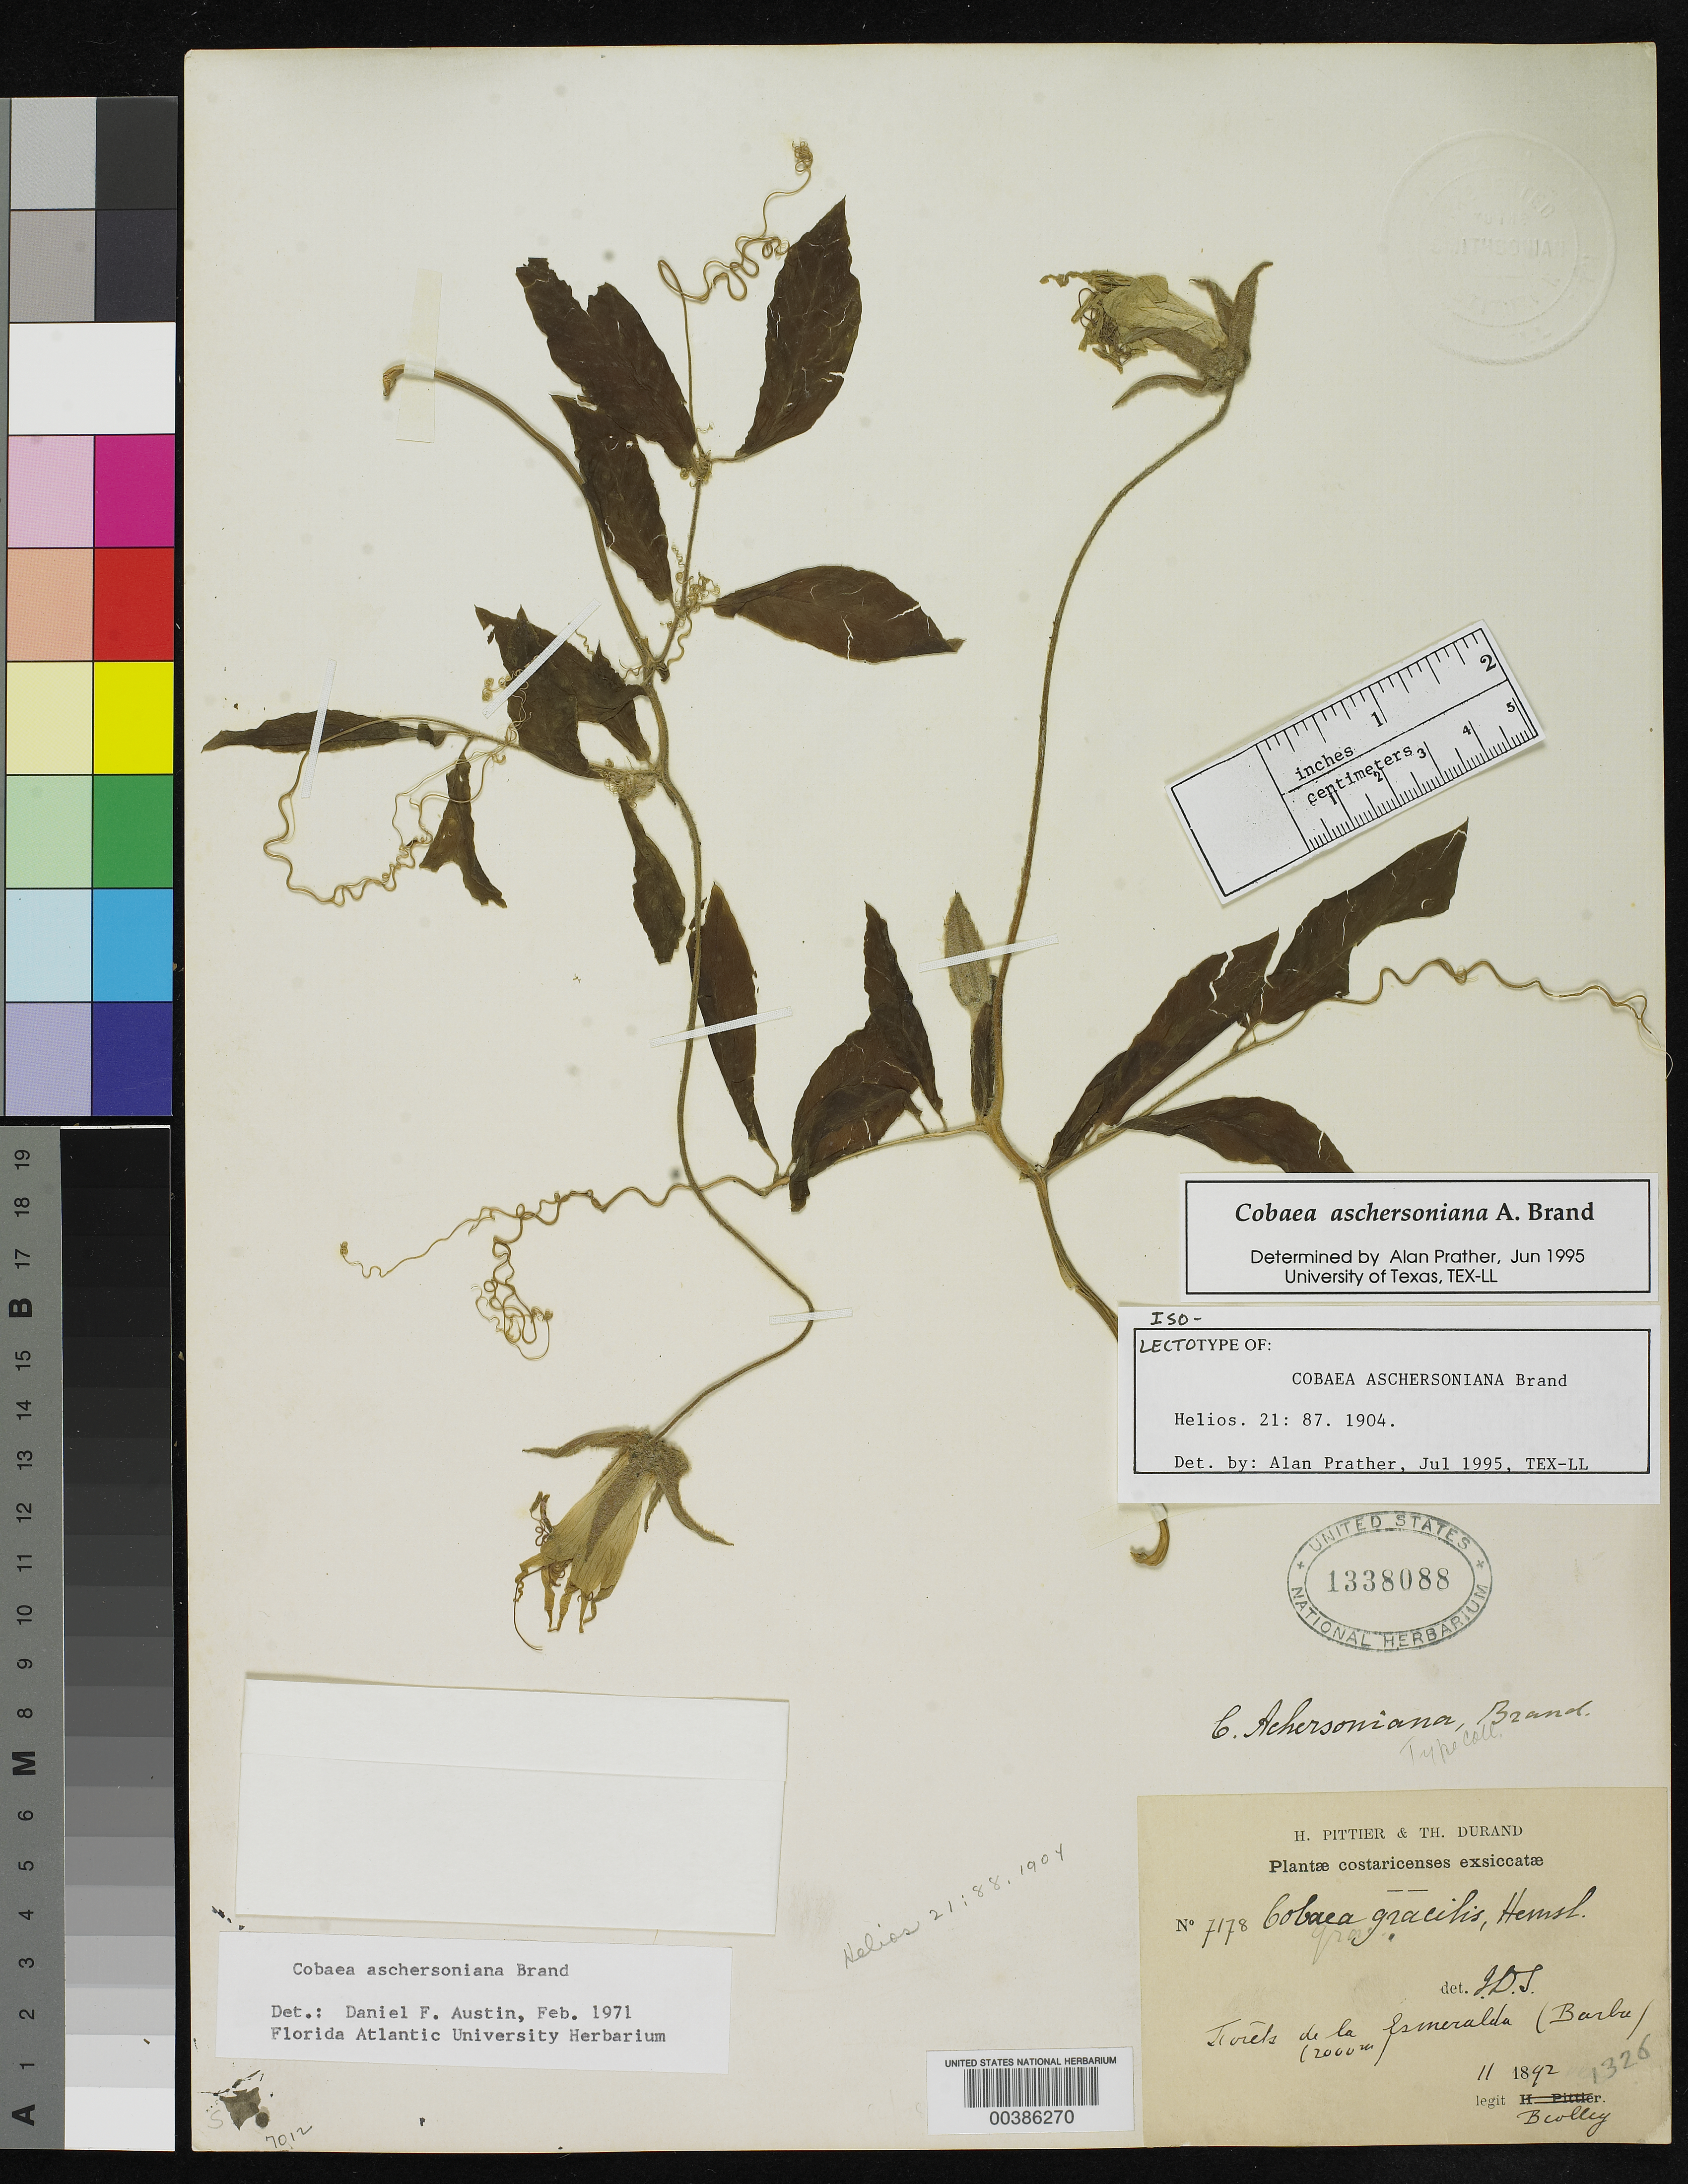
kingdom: Plantae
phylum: Tracheophyta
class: Magnoliopsida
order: Ericales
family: Polemoniaceae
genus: Cobaea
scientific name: Cobaea aschersoniana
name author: Brand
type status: Isolectotype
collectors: P. Biolley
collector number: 7178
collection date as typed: Nov 1892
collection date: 1892-11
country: Costa Rica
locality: Forets de La Esmeralda, Barba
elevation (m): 2000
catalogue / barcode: US 1338088